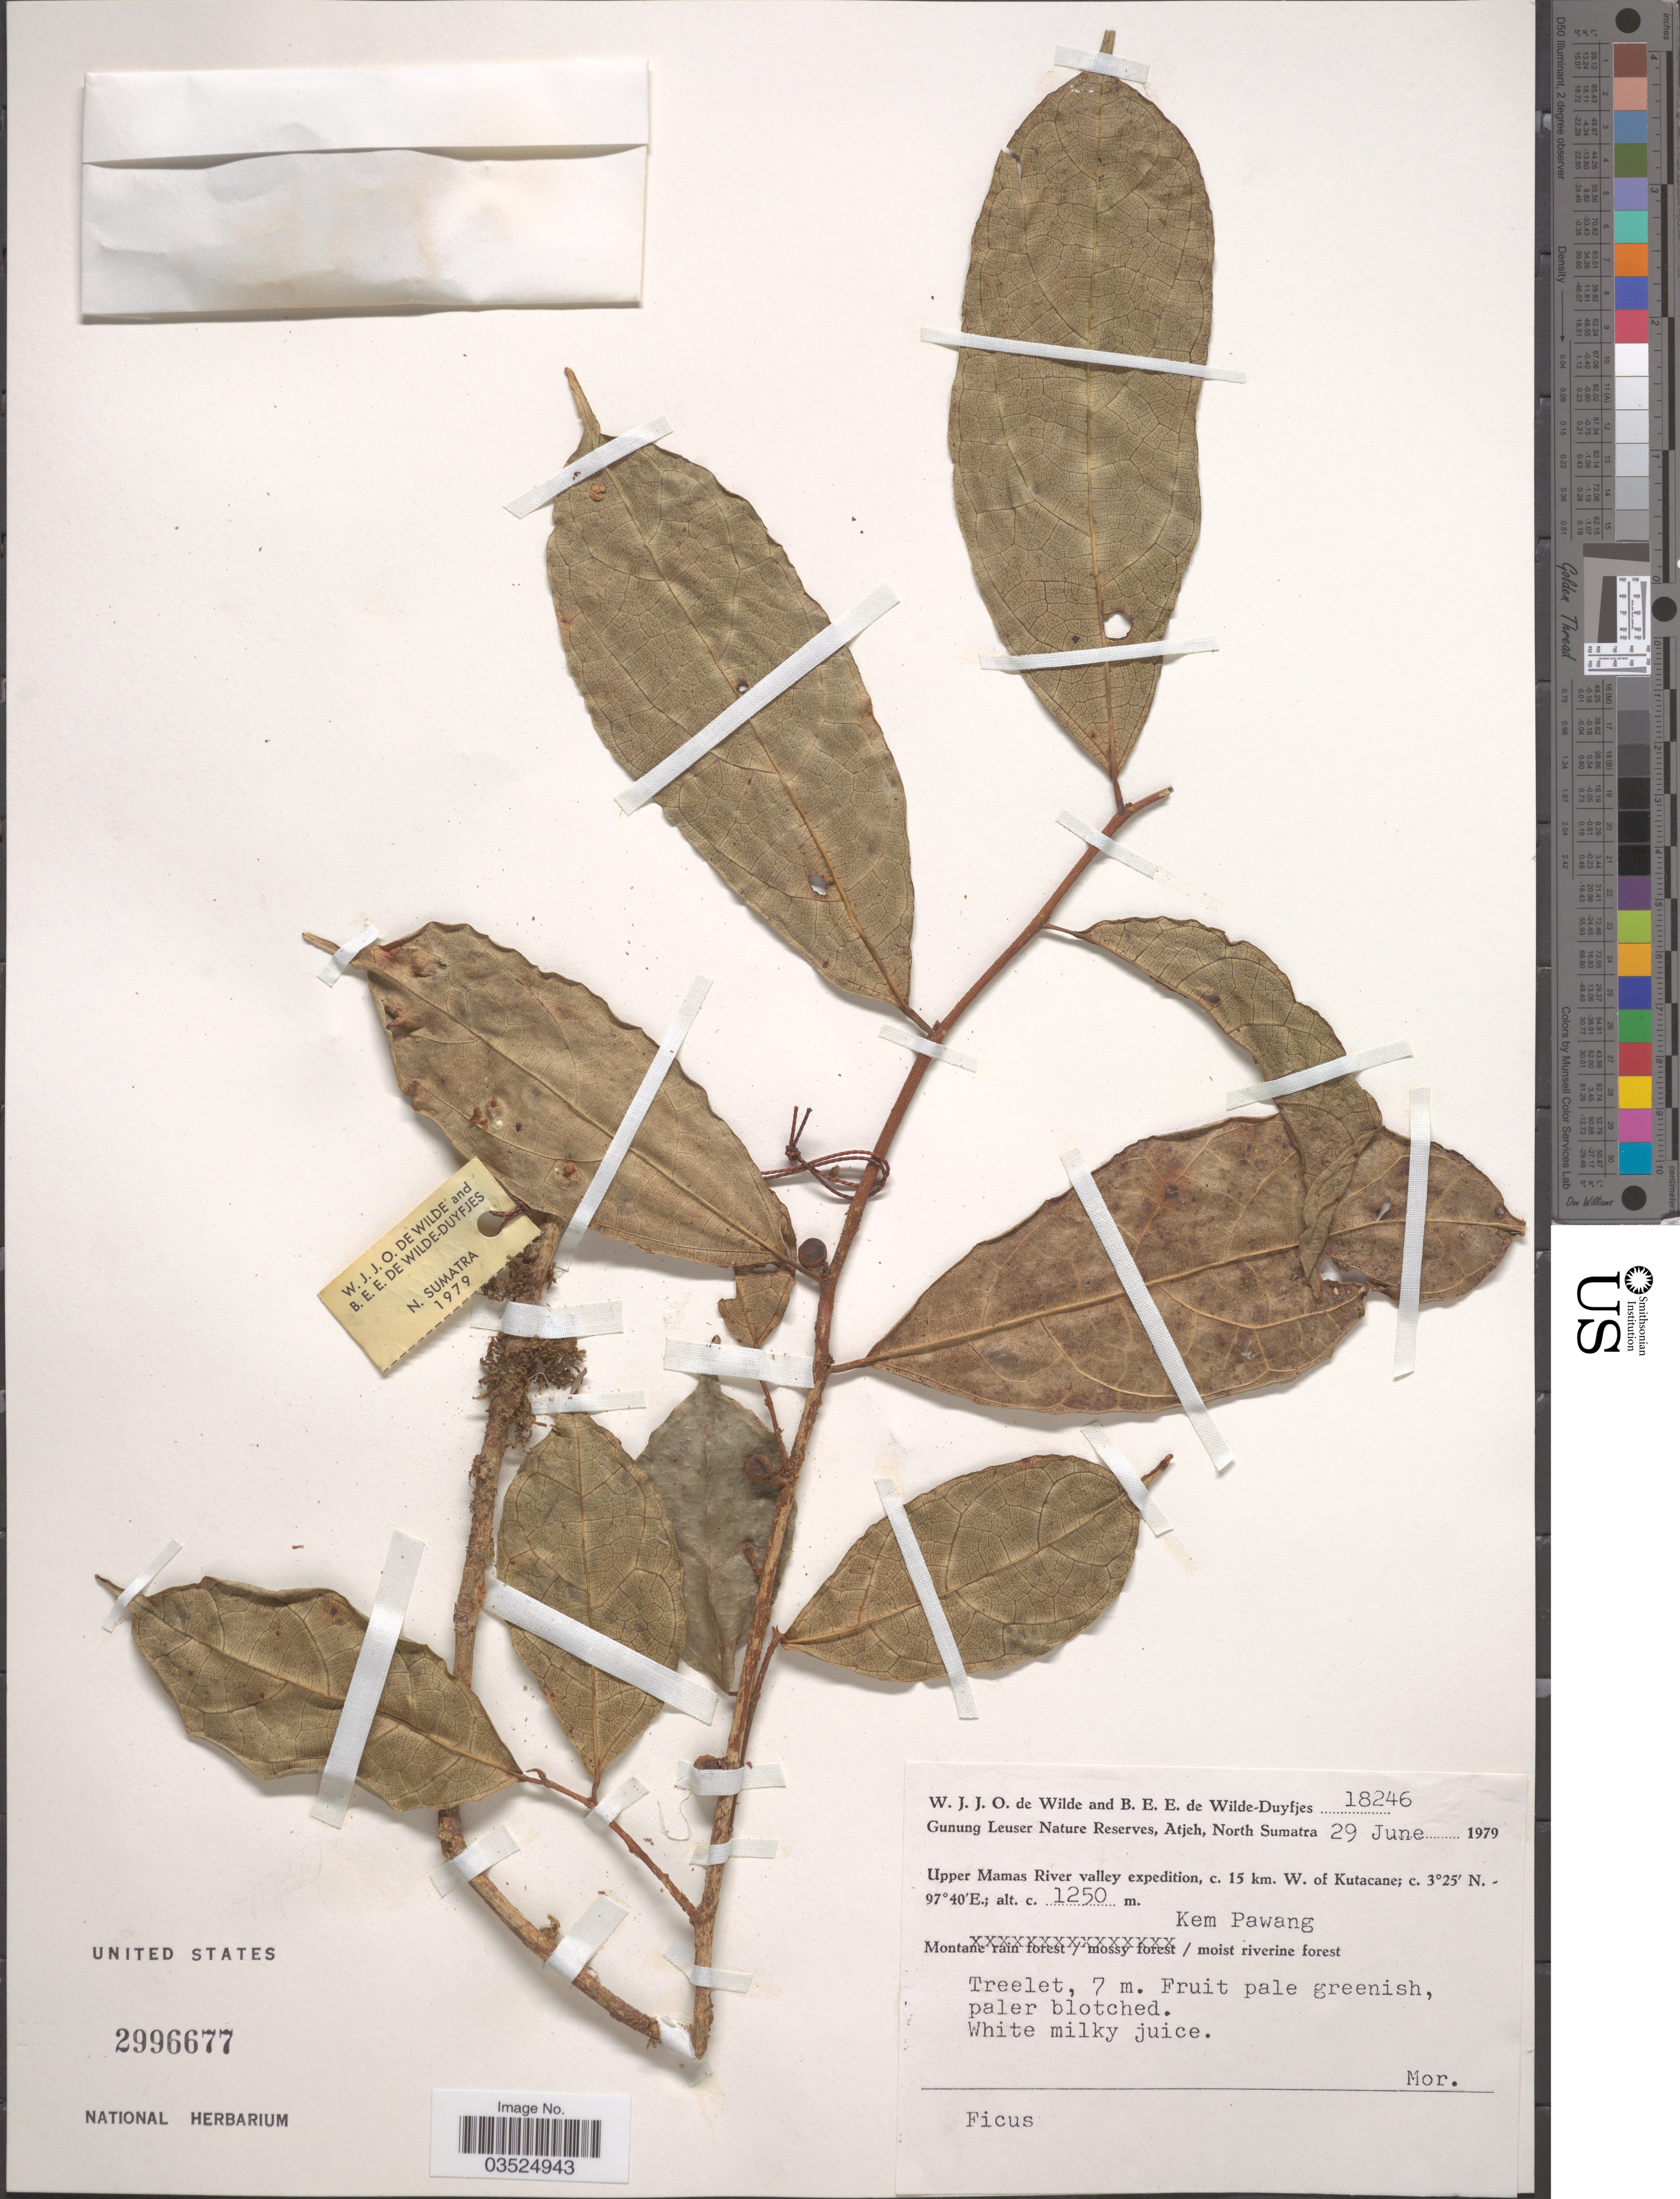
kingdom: Plantae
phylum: Tracheophyta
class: Magnoliopsida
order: Rosales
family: Moraceae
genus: Ficus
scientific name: Ficus sp.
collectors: W. J. de Wilde & B. E. de Wilde-Duyfjes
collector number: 18246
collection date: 1979-06-29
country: Indonesia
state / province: Sumatra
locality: Gunung Leuser Nature Reserve, Atjeh, North Sumatra. Upper Mamas River valley expedition, c. 15 km. W. of Kutacane. Kem Pawang.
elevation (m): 1250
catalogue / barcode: US 2996677